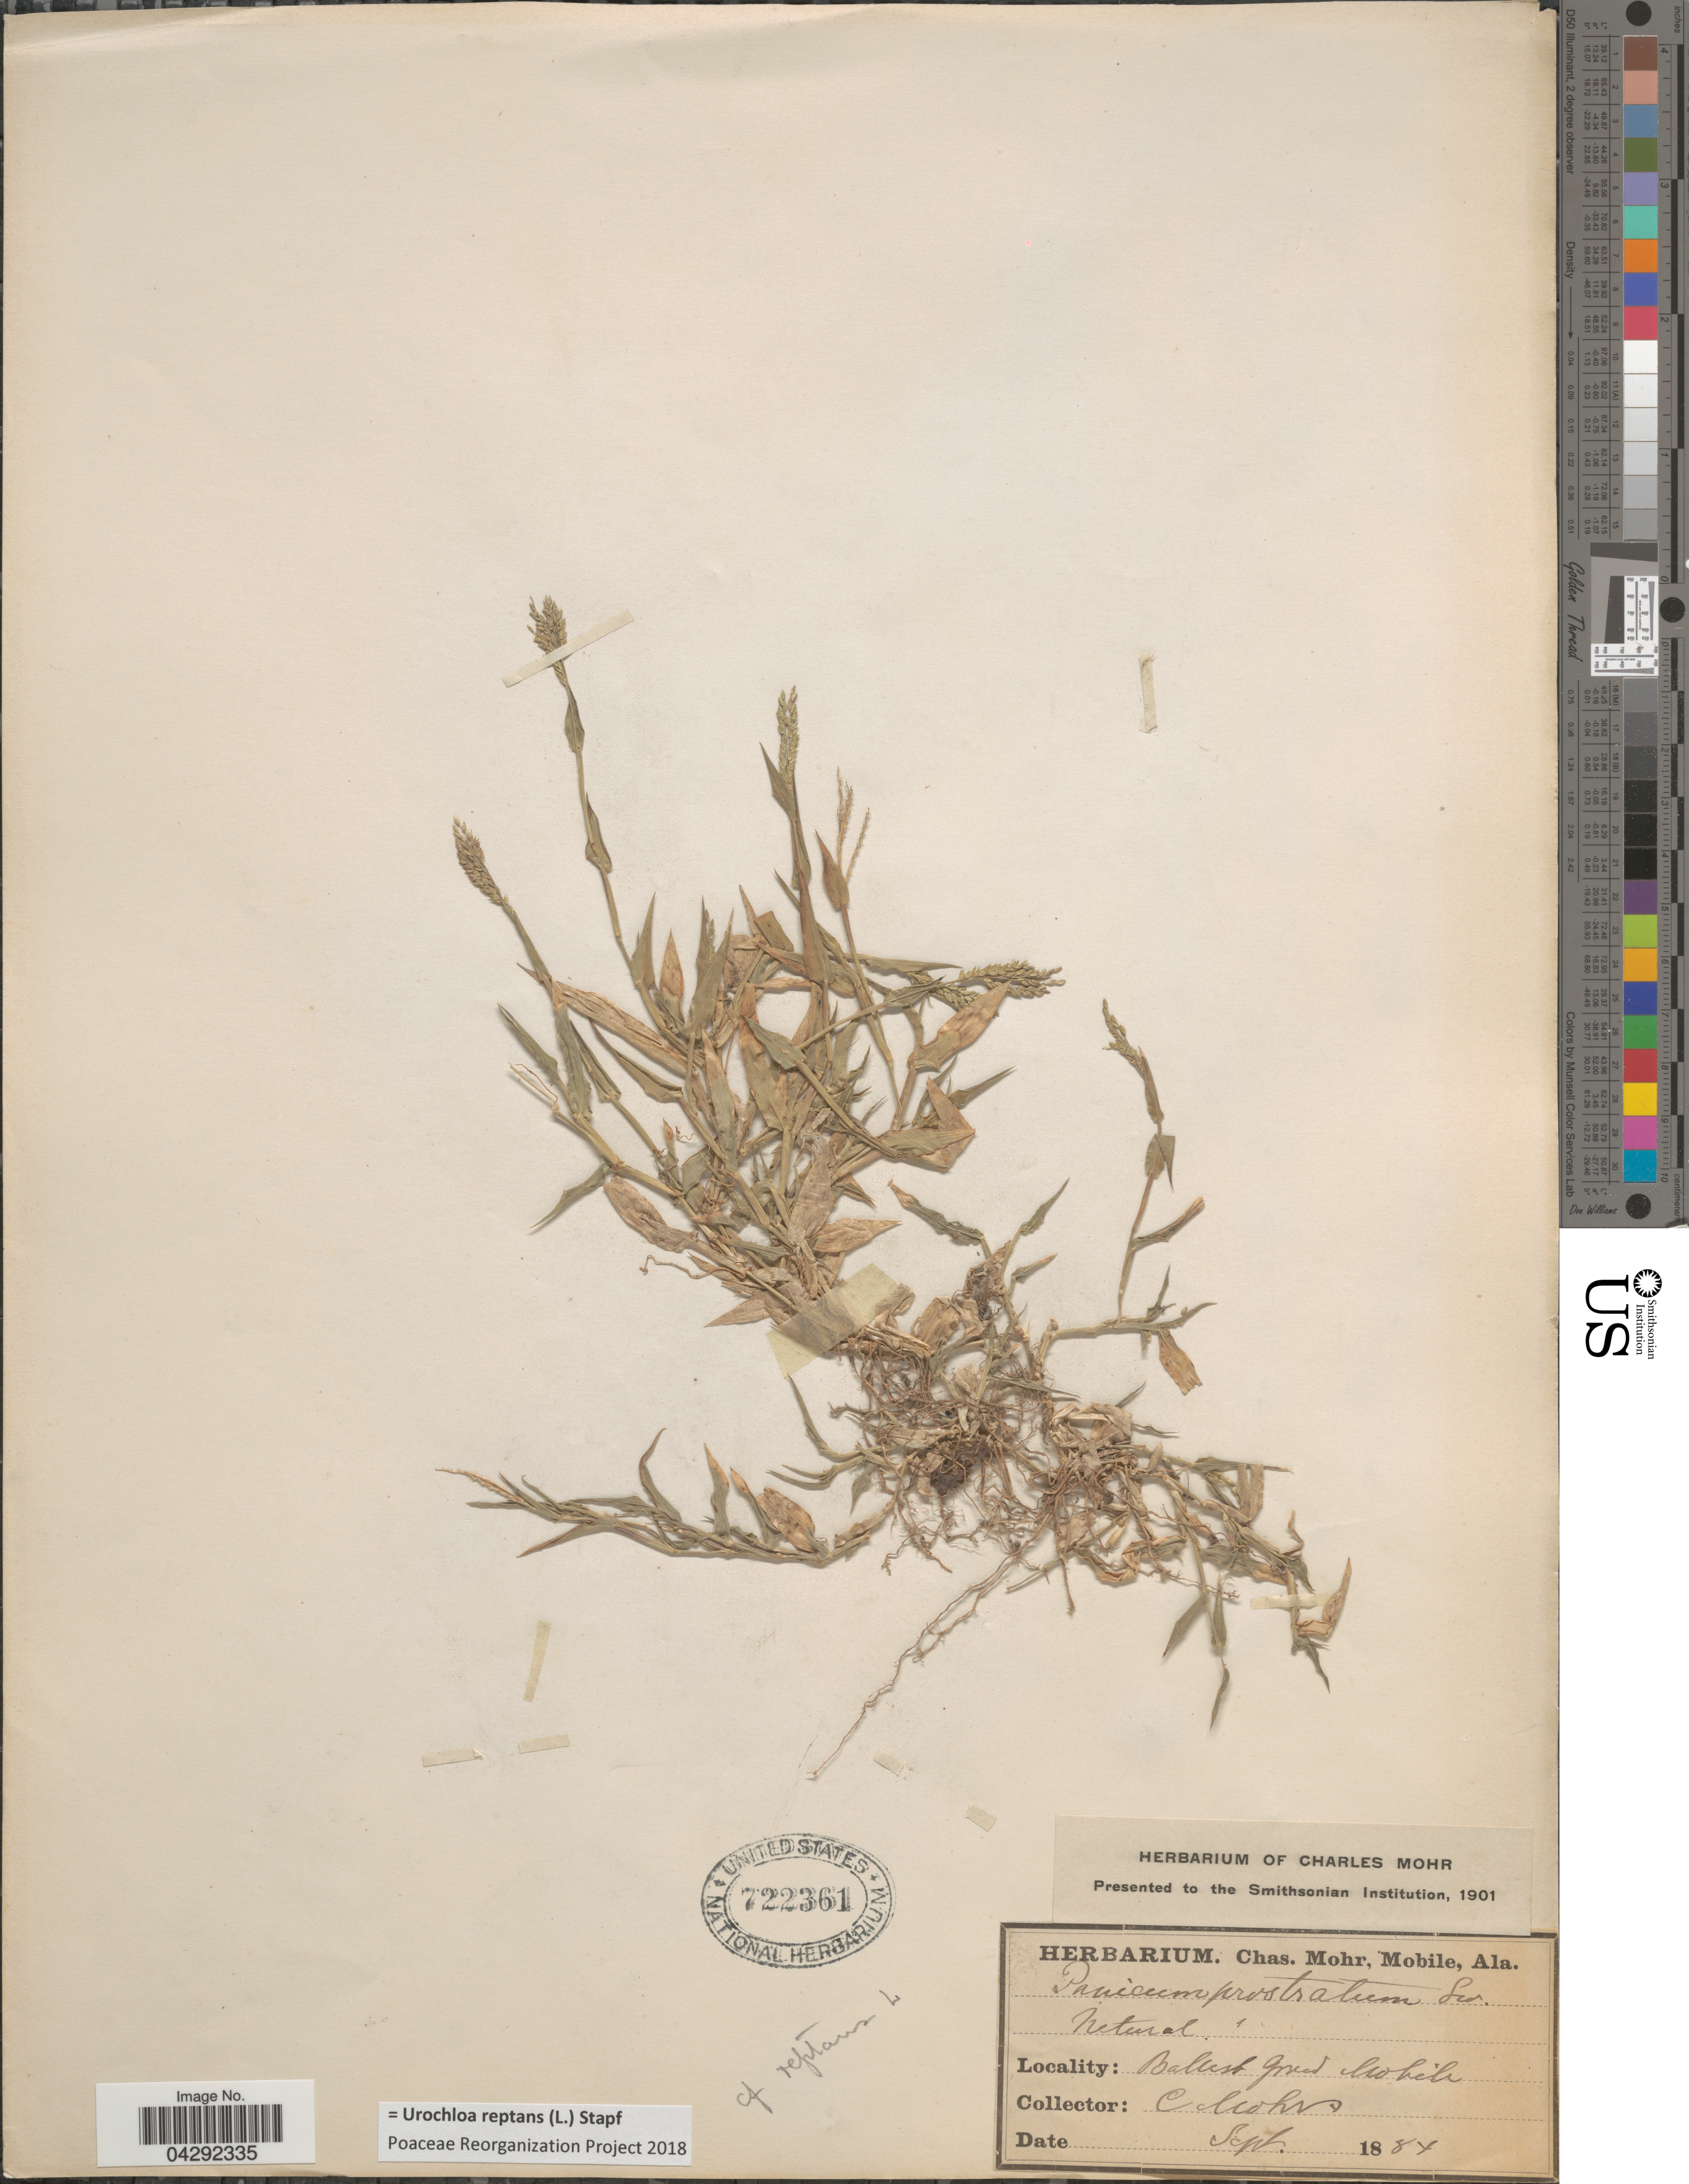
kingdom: Plantae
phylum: Tracheophyta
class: Liliopsida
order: Poales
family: Poaceae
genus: Urochloa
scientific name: Urochloa reptans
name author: (L.) Stapf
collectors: Mohr, C. T. (herbarium)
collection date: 1884-09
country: United States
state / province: Alabama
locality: Mobile.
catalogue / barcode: US 722361